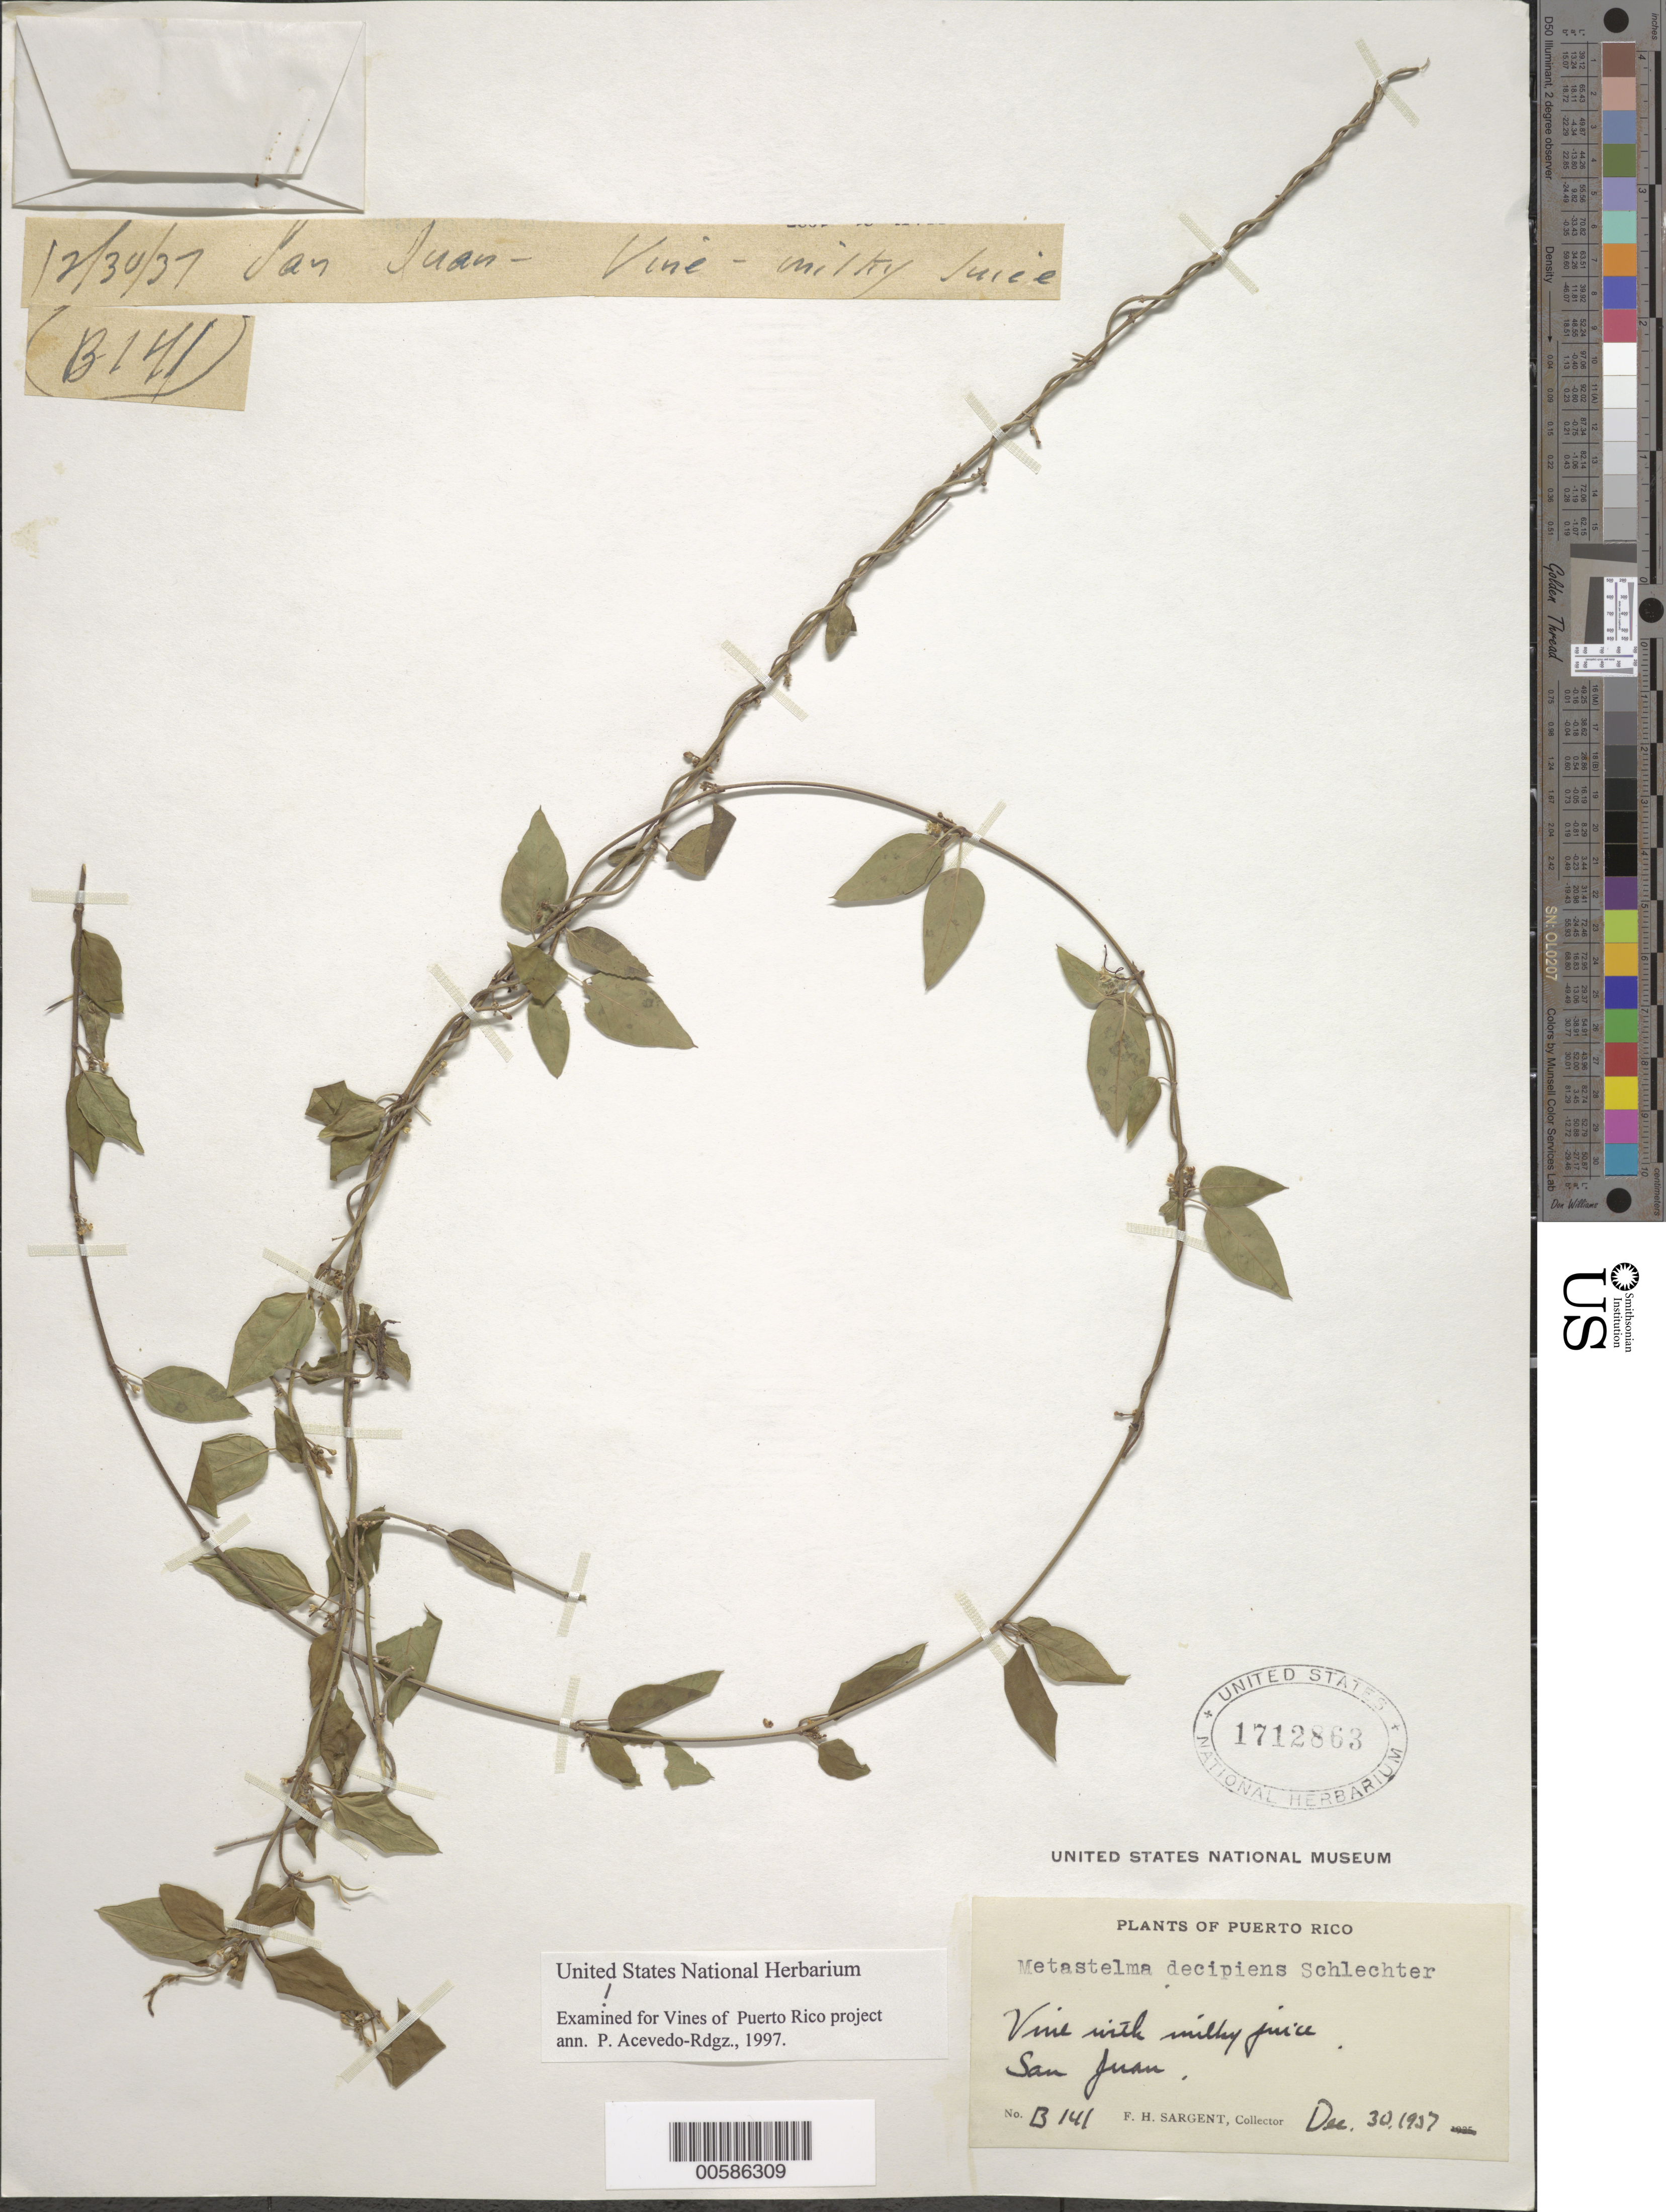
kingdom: Plantae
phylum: Tracheophyta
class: Magnoliopsida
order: Gentianales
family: Apocynaceae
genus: Metastelma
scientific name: Metastelma decipiens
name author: Schltr.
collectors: F. H. Sargent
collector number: B141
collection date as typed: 30 Dec 1937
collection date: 1937-12-30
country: Puerto Rico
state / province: San Juan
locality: San Juan.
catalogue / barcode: US 1712863